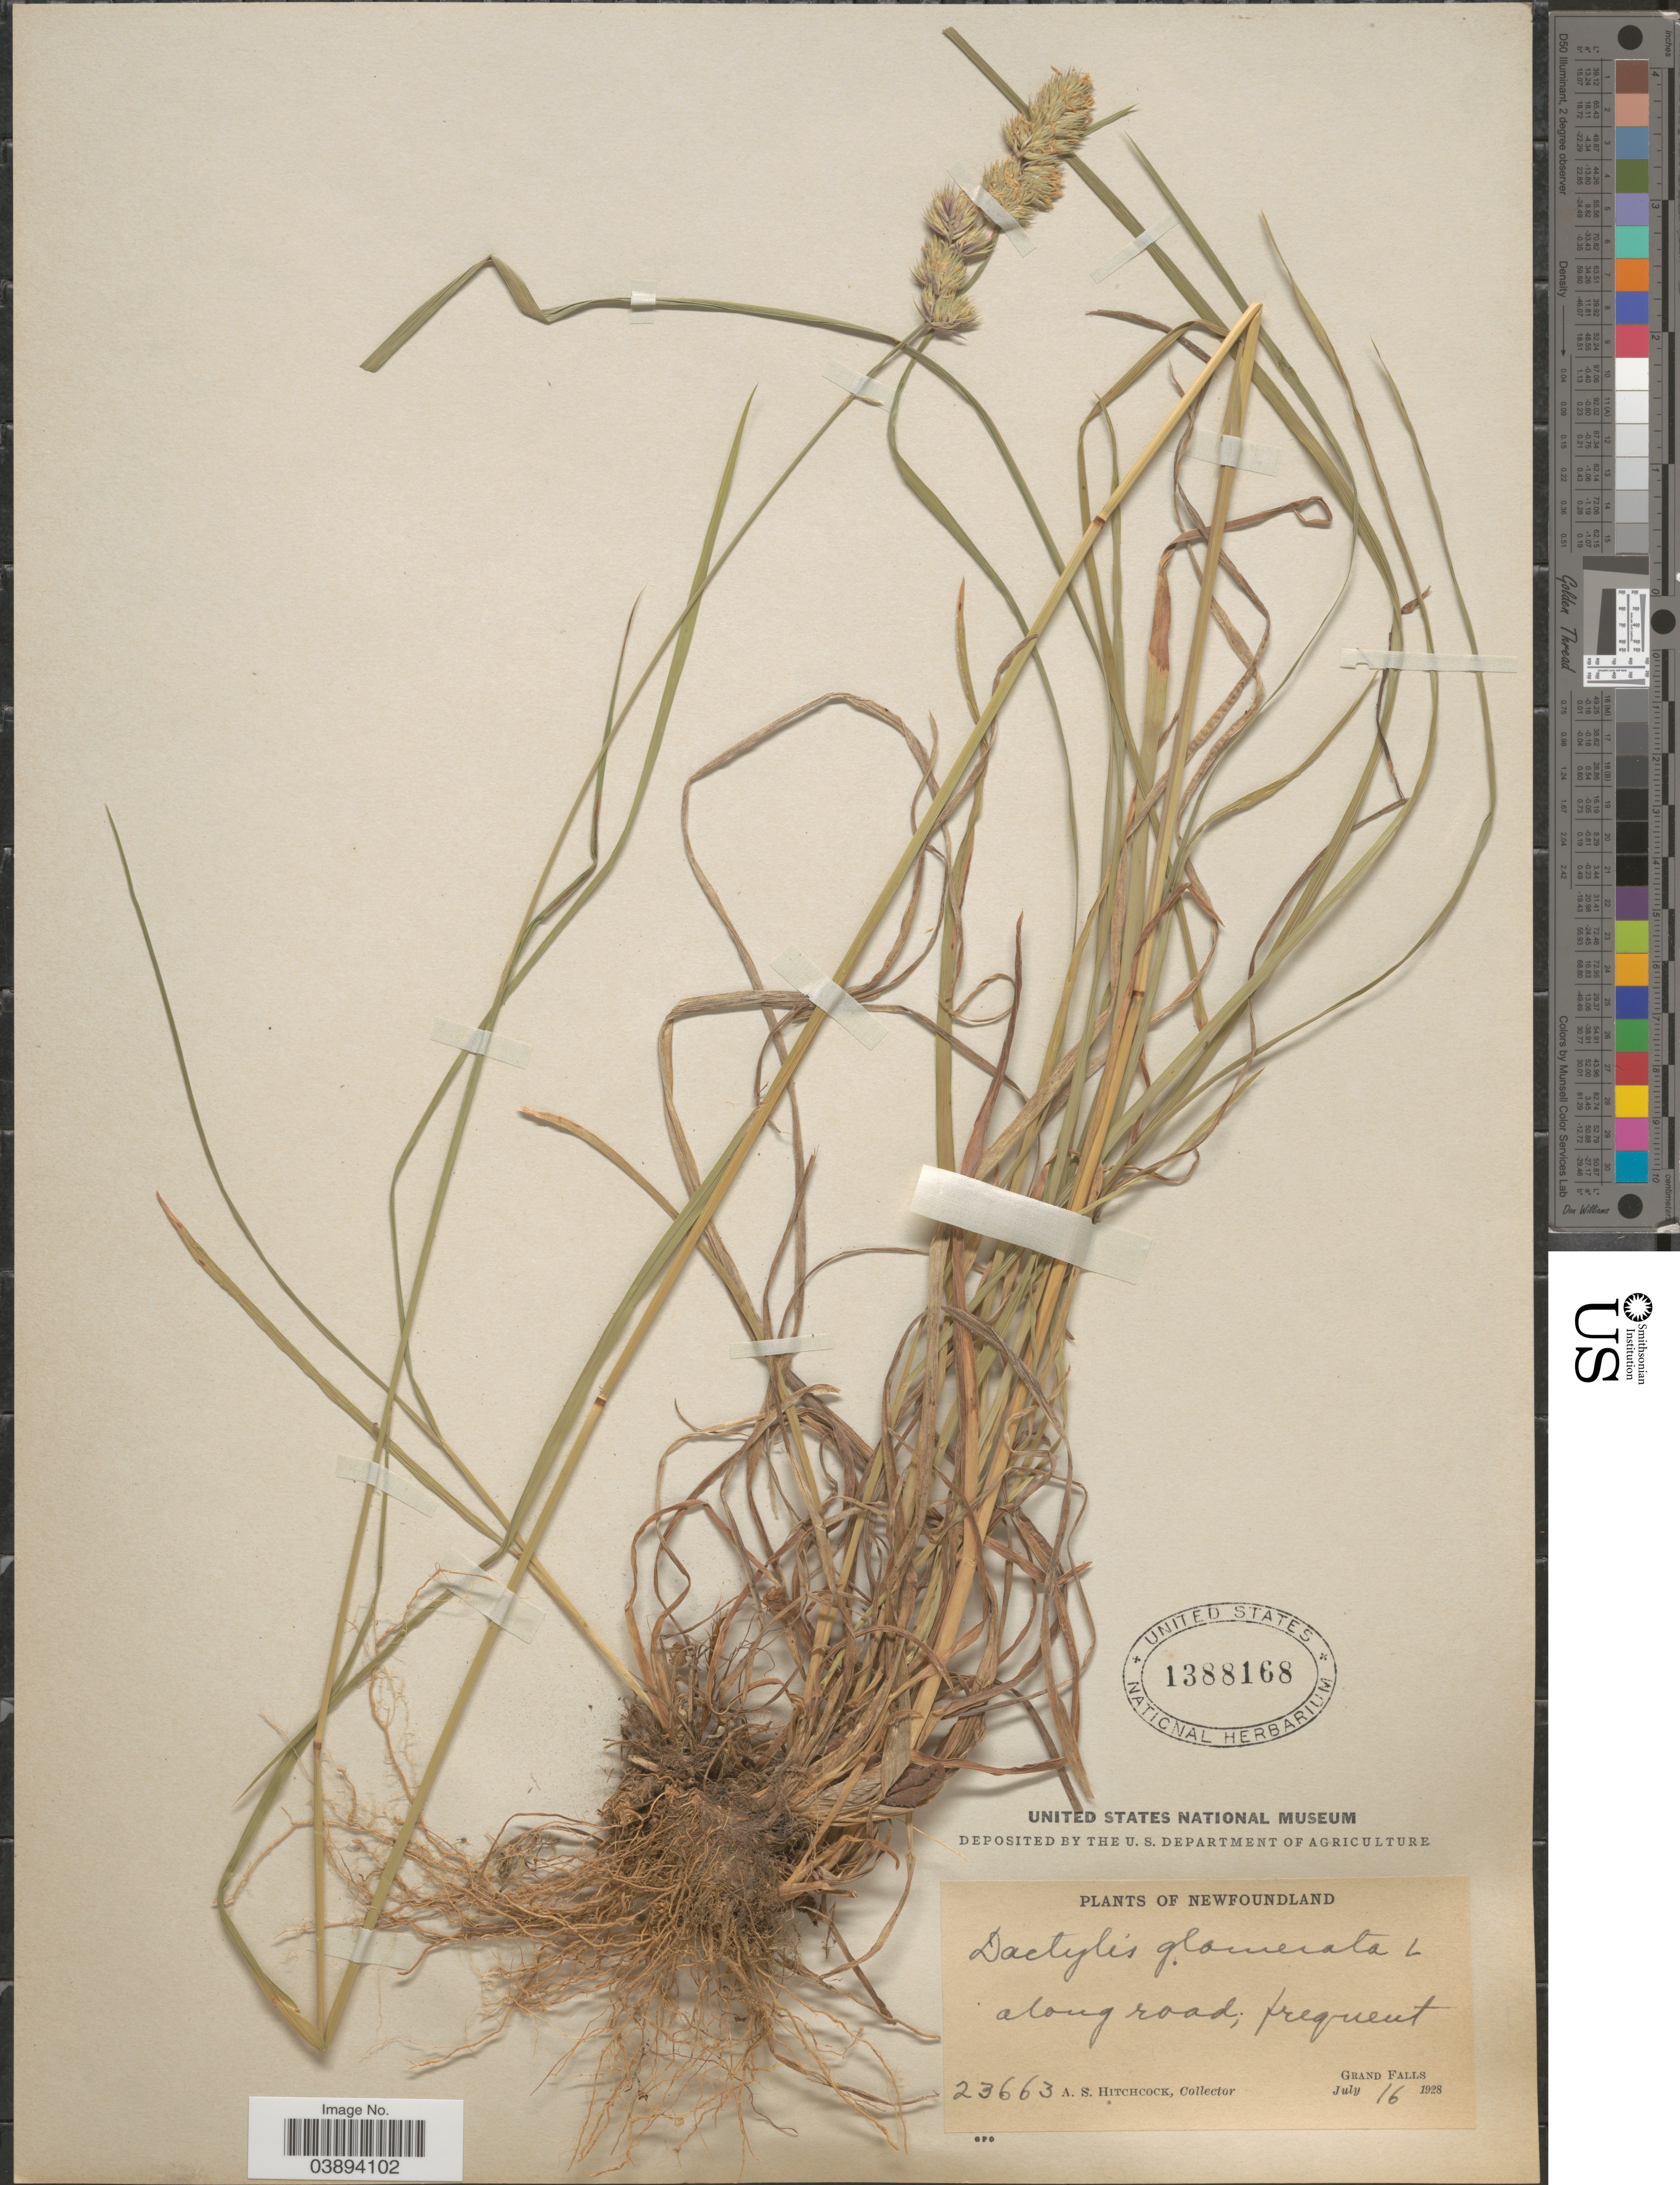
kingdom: Plantae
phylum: Tracheophyta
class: Liliopsida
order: Poales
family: Poaceae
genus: Dactylis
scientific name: Dactylis glomerata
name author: L.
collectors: A. S. Hitchcock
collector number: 23663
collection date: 1928-07-16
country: Canada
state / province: Newfoundland and Labrador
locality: Grand Falls.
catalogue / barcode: US 1388168